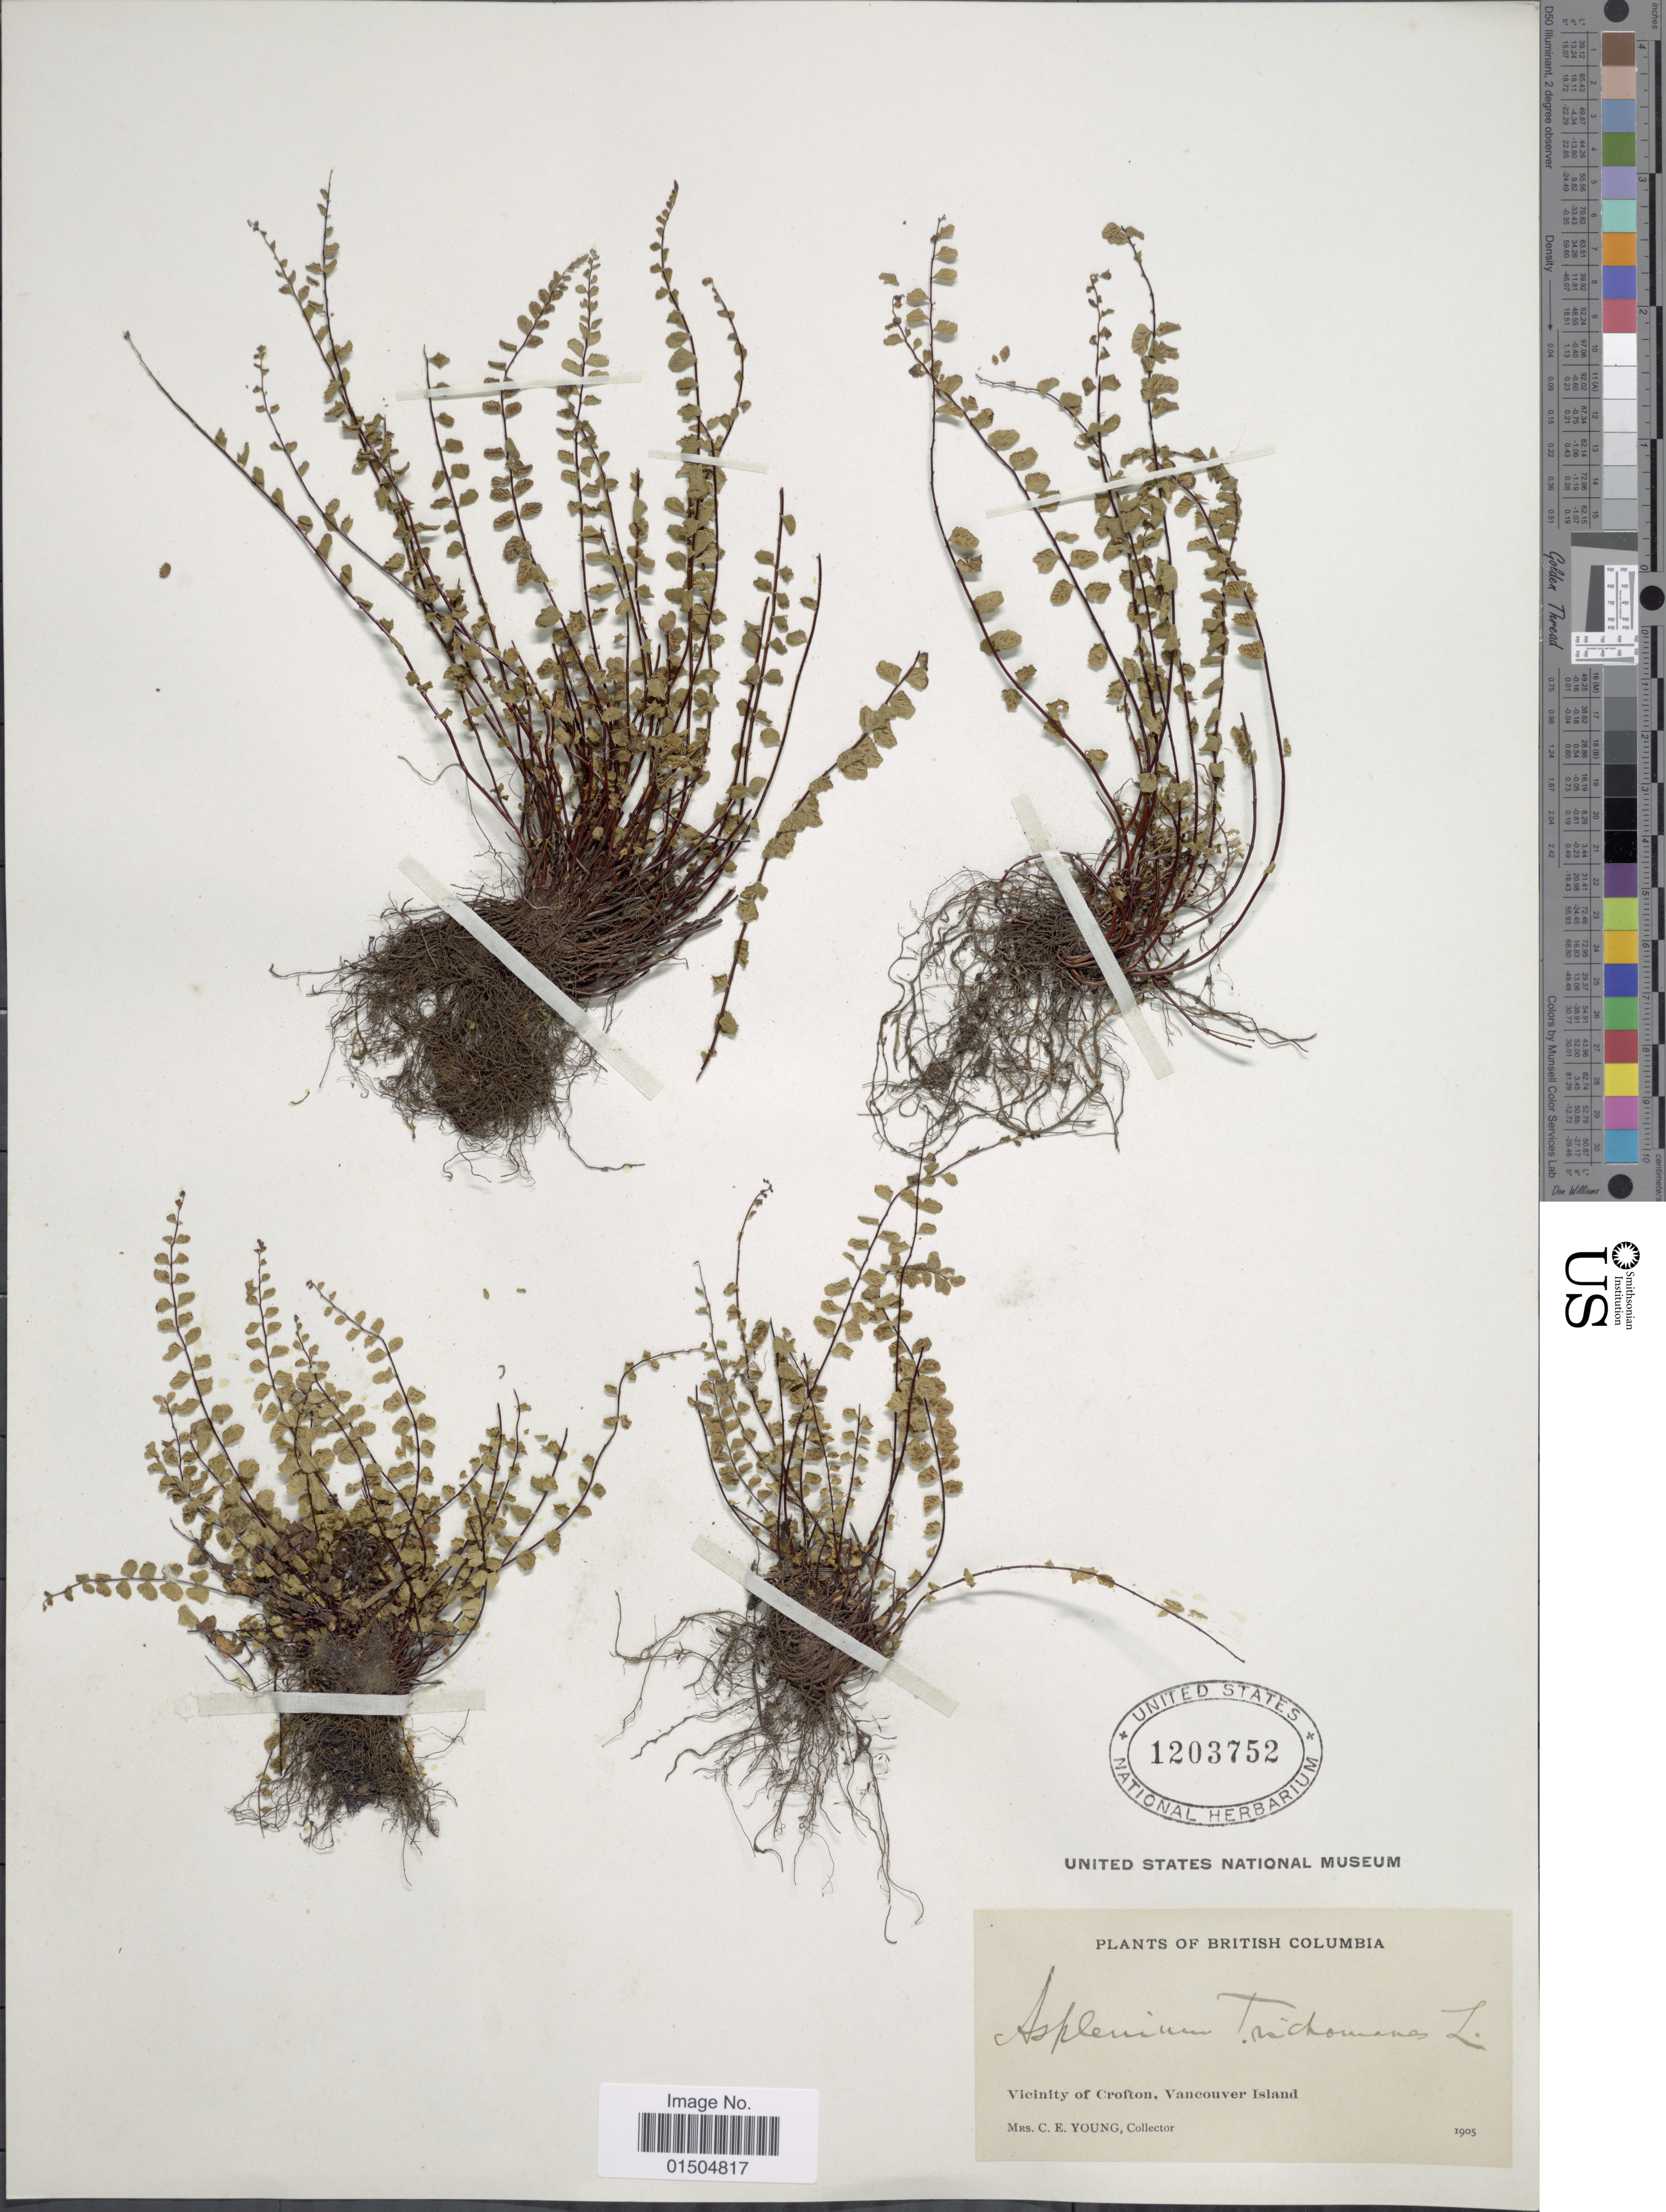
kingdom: Plantae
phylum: Tracheophyta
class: Polypodiopsida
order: Polypodiales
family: Aspleniaceae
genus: Asplenium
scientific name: Asplenium trichomanes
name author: L.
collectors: C. Young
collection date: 1905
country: Canada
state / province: British Columbia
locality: Vicinity of Crofton, Vancouver Island.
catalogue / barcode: US 1203752